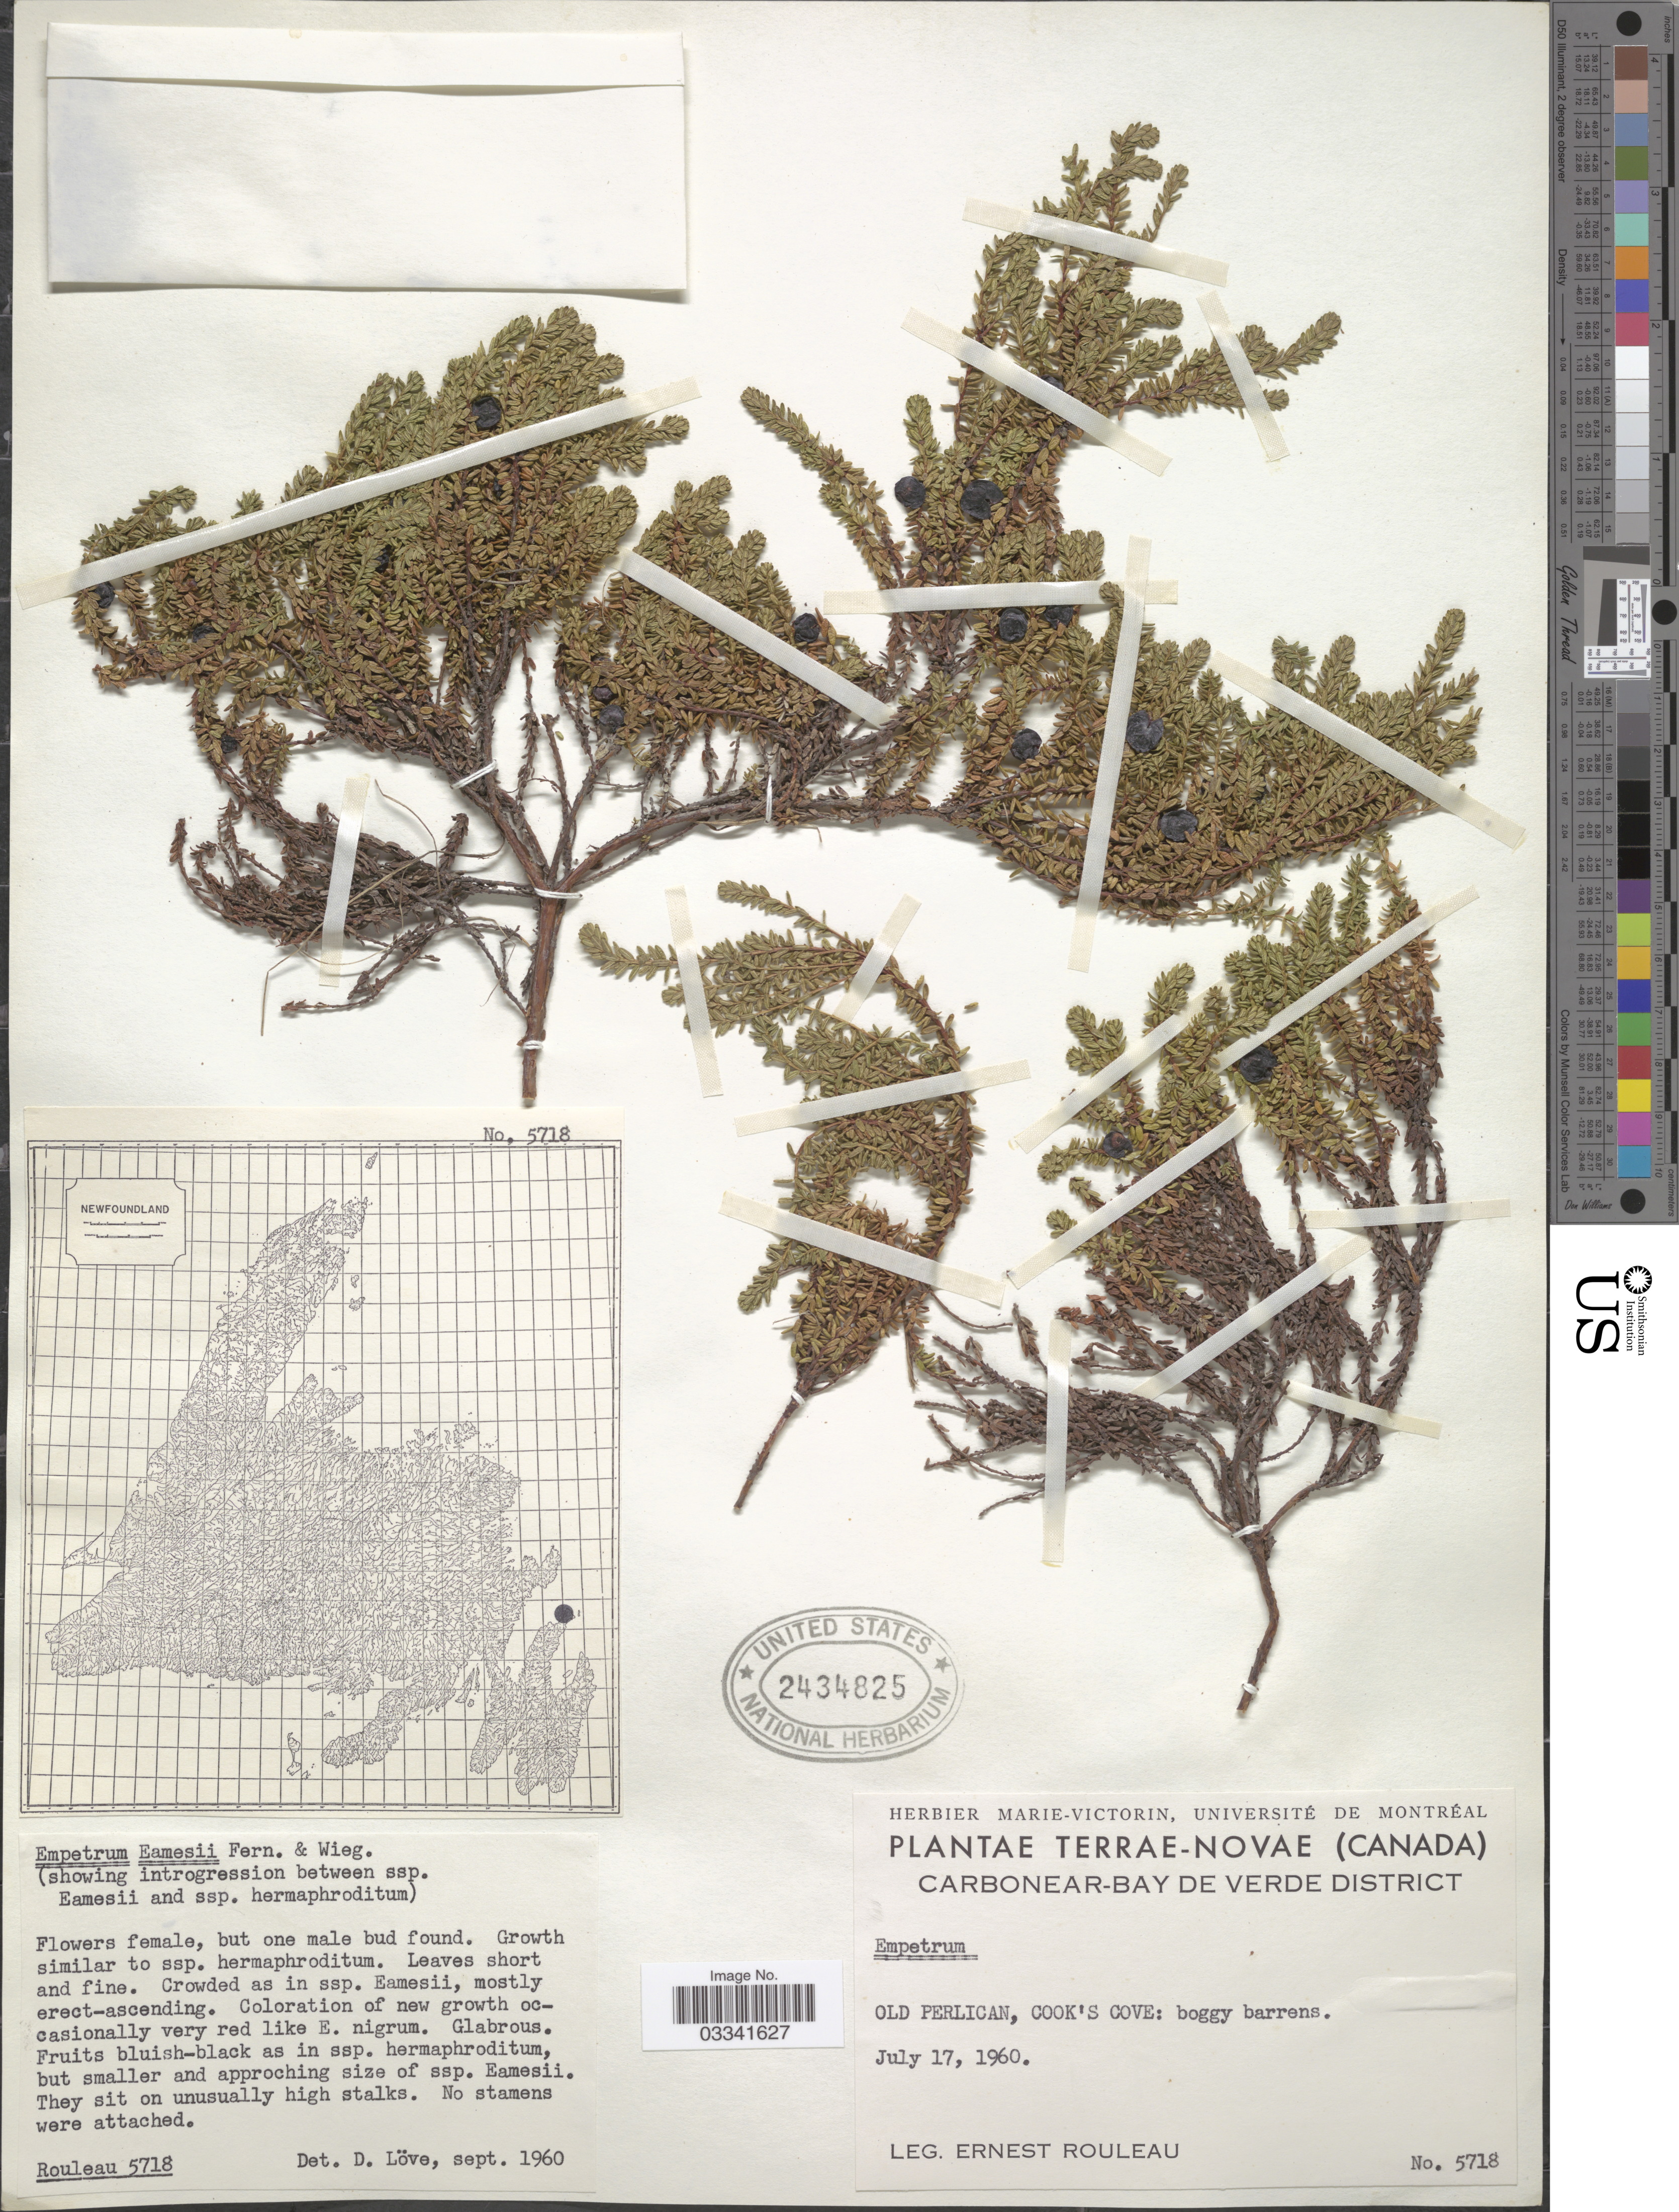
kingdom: Plantae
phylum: Tracheophyta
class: Magnoliopsida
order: Ericales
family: Ericaceae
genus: Empetrum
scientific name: Empetrum eamesii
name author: Fernald & Wiegand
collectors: J. Rouleau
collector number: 5718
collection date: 1960-07-17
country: Canada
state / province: Newfoundland and Labrador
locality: Terrae - Novae. Carbonear-Bay de Verde District. Old Perlican, Cook's Grove.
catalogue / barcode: US 2434825